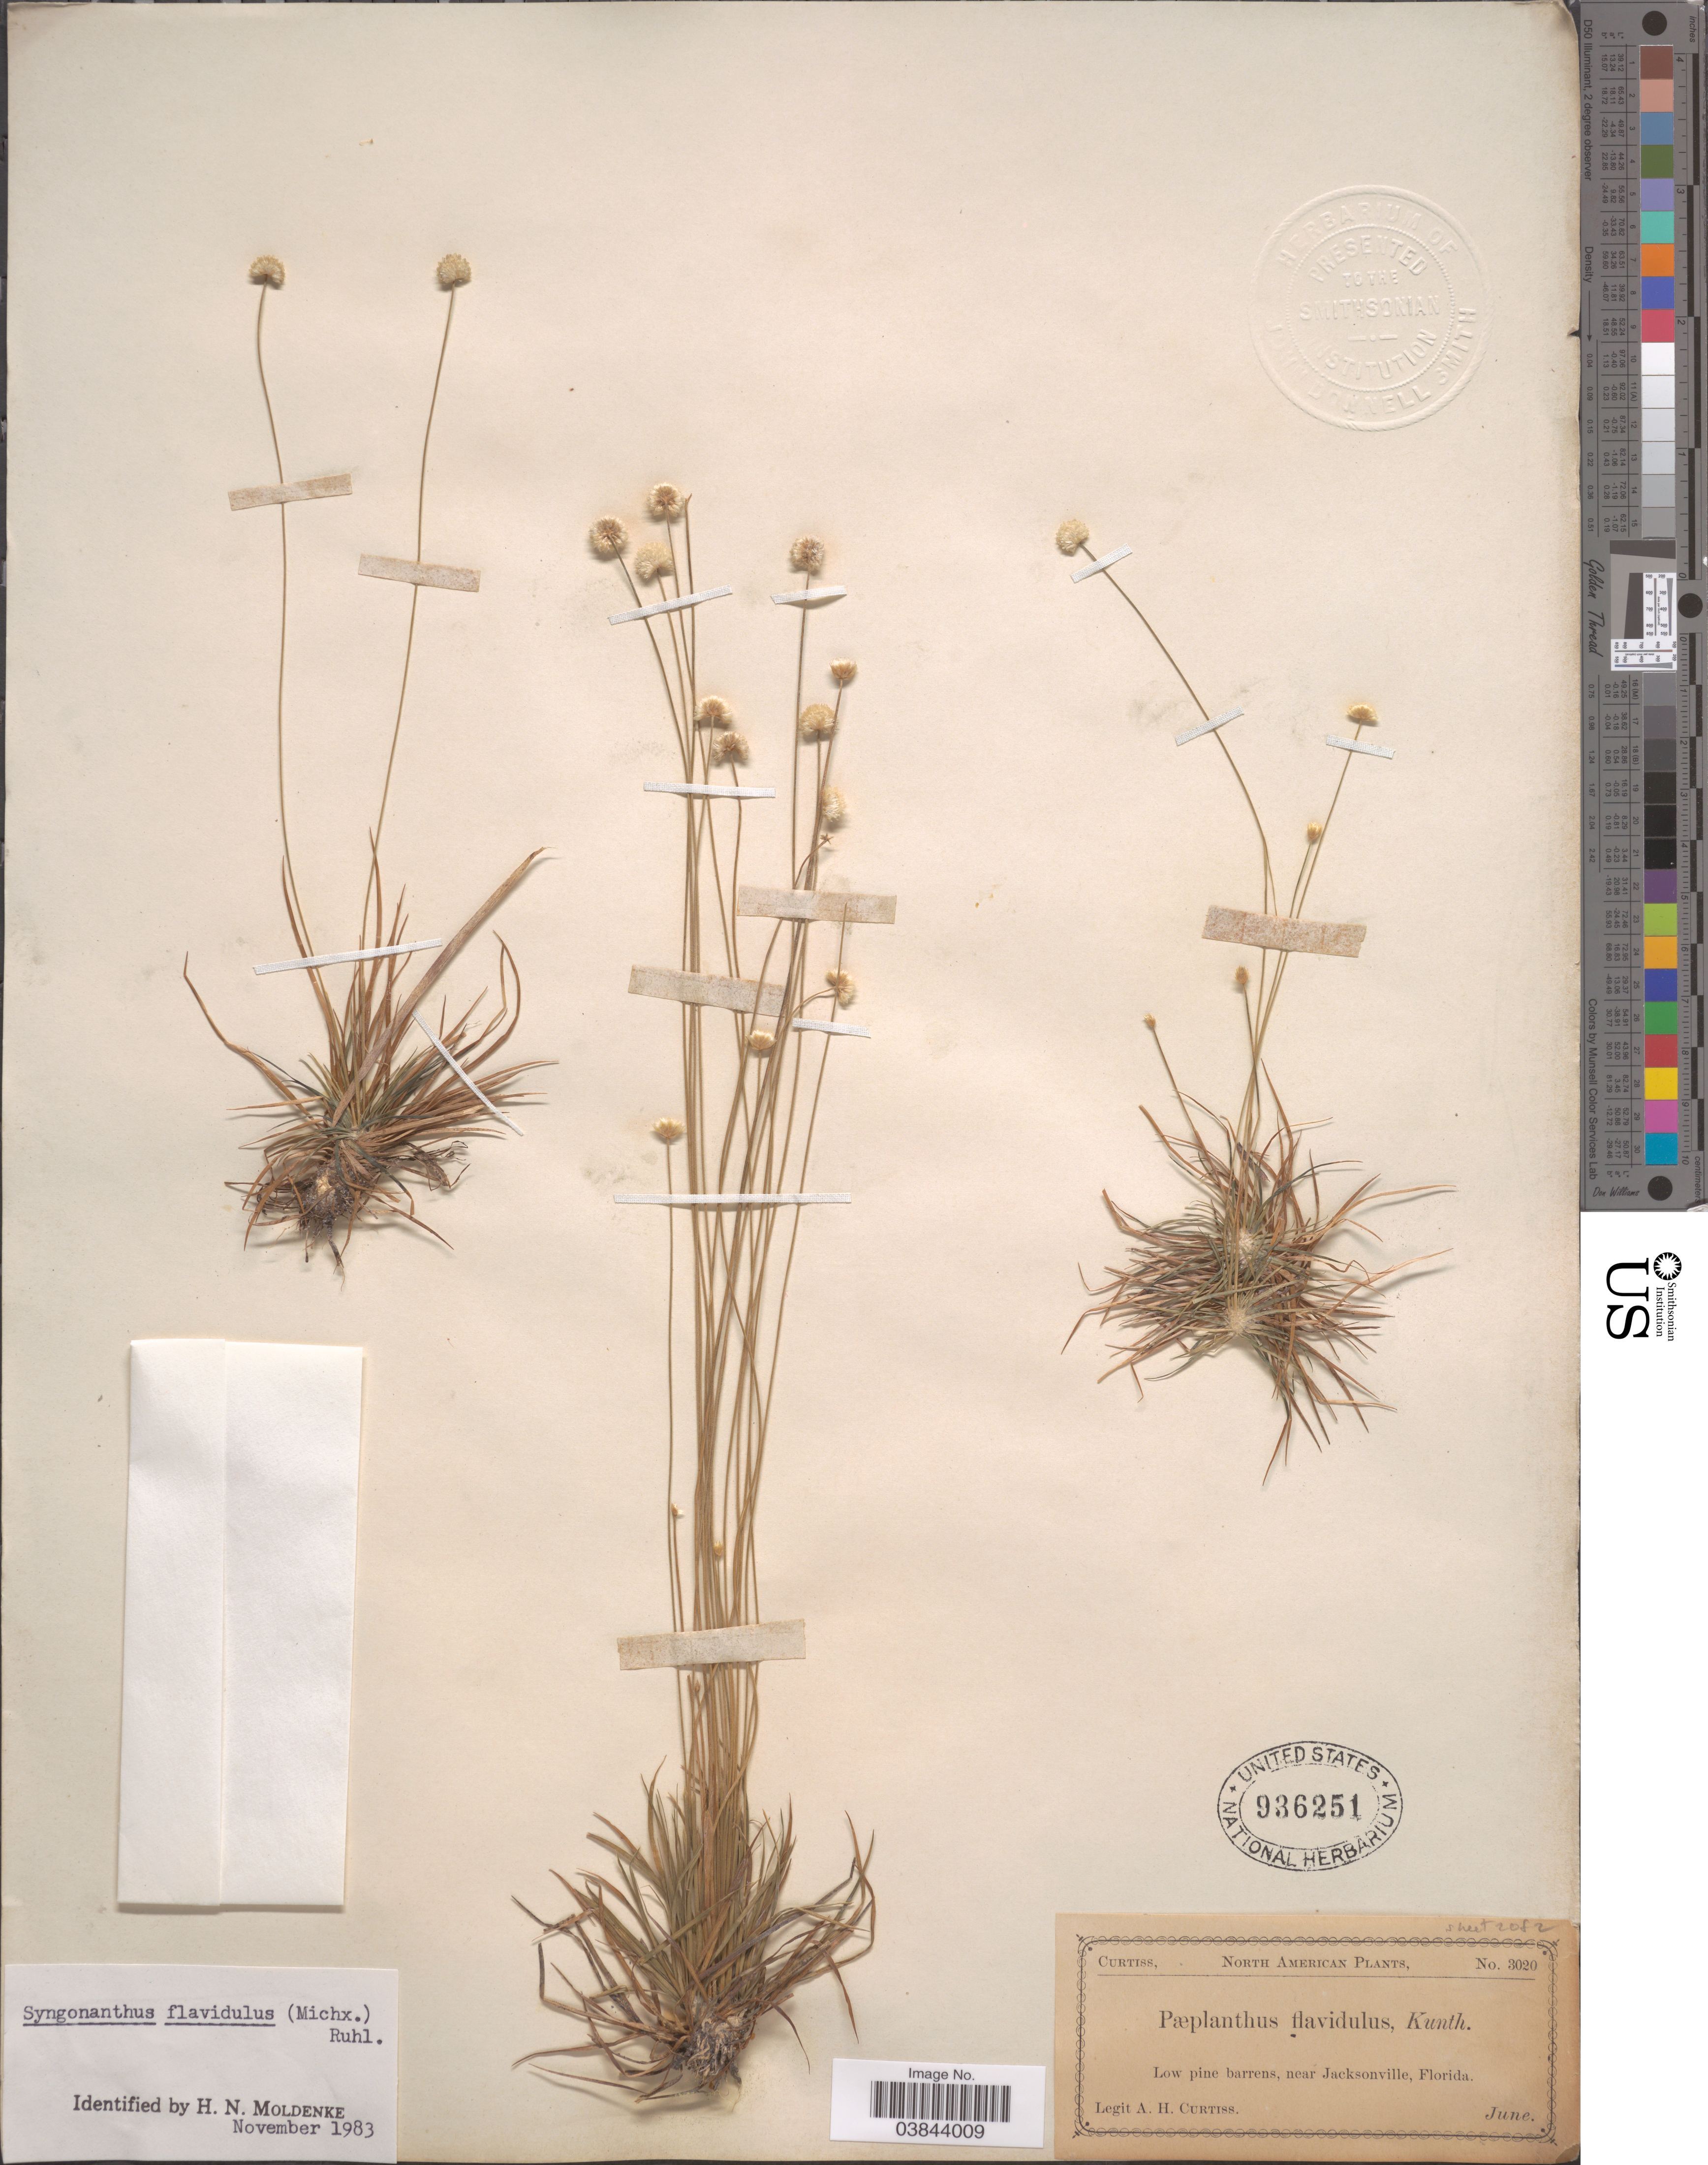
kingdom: Plantae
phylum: Tracheophyta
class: Liliopsida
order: Poales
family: Eriocaulaceae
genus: Syngonanthus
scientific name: Syngonanthus flavidulus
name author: (Michx.) Ruhland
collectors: A. H. Curtiss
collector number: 3020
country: United States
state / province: Florida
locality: Near Jacksonville.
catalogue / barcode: US 936251